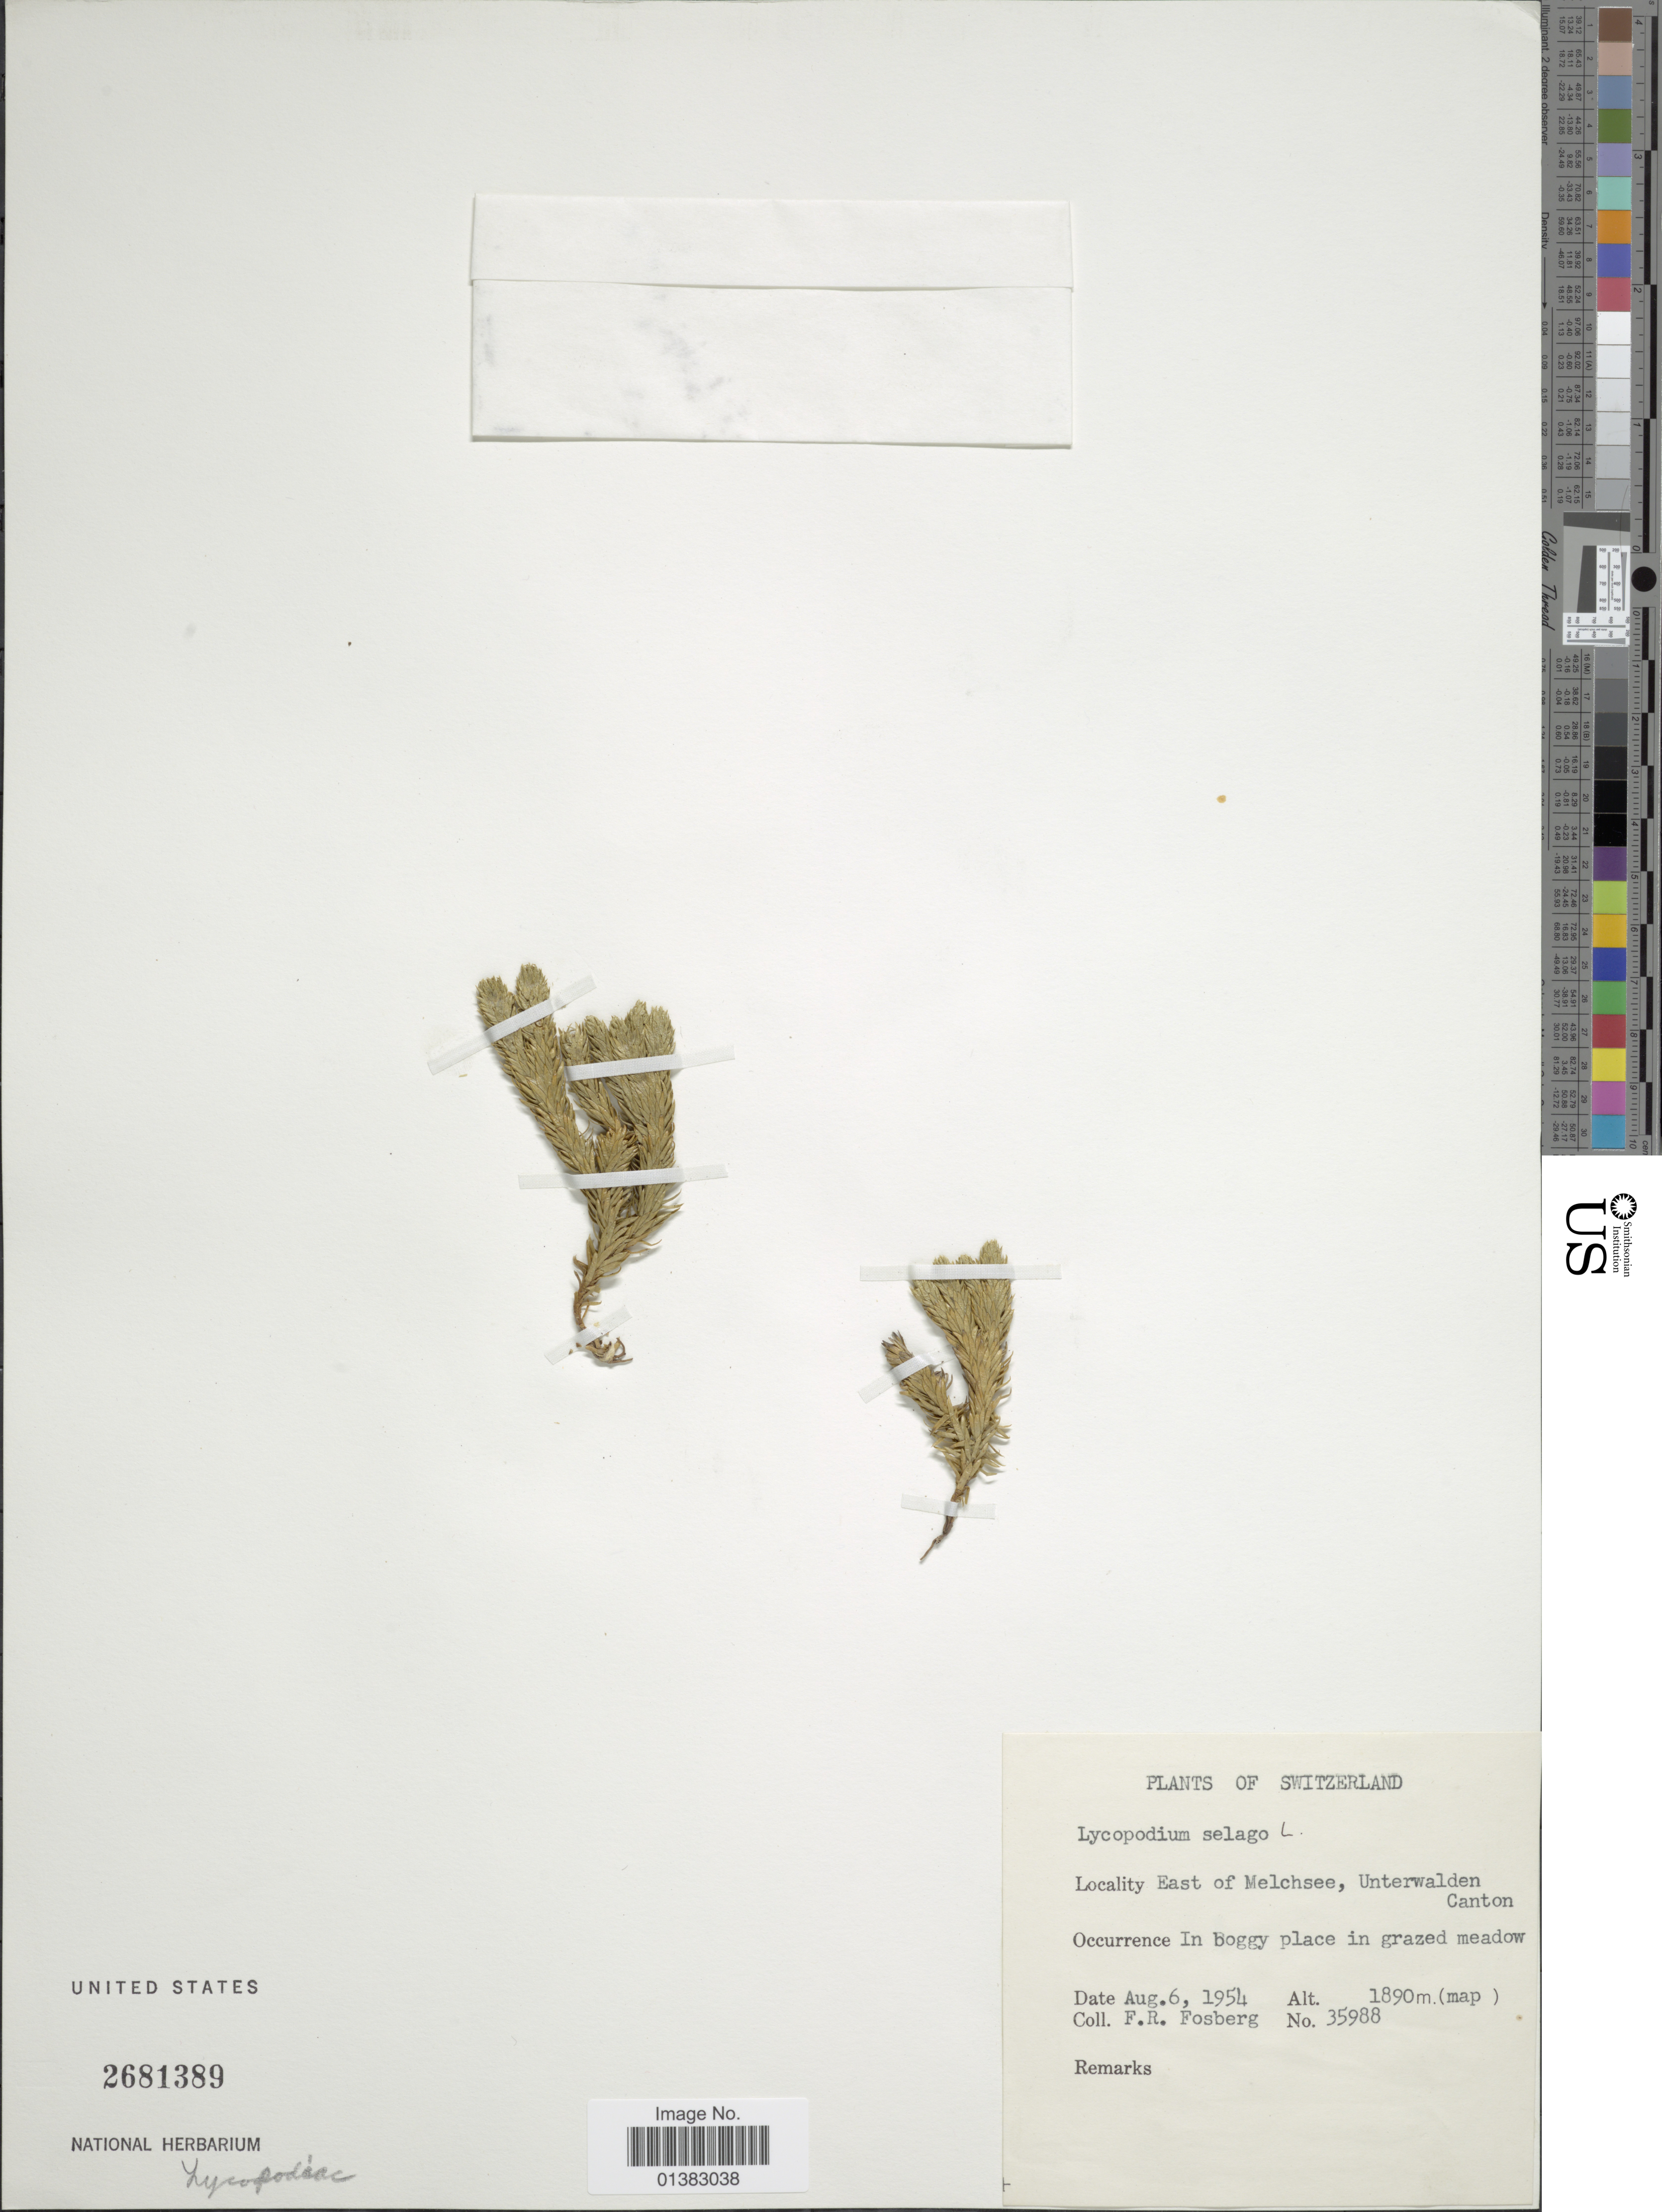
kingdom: Plantae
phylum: Tracheophyta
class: Lycopodiopsida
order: Lycopodiales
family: Lycopodiaceae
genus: Huperzia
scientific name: Huperzia selago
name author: (L.) Bernh. ex Schrank & Mart.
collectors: F. R. Fosberg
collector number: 35988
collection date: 1954-08-06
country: Switzerland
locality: East of Melchsee, Unterwalden Canton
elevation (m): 1890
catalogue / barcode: US 2681389